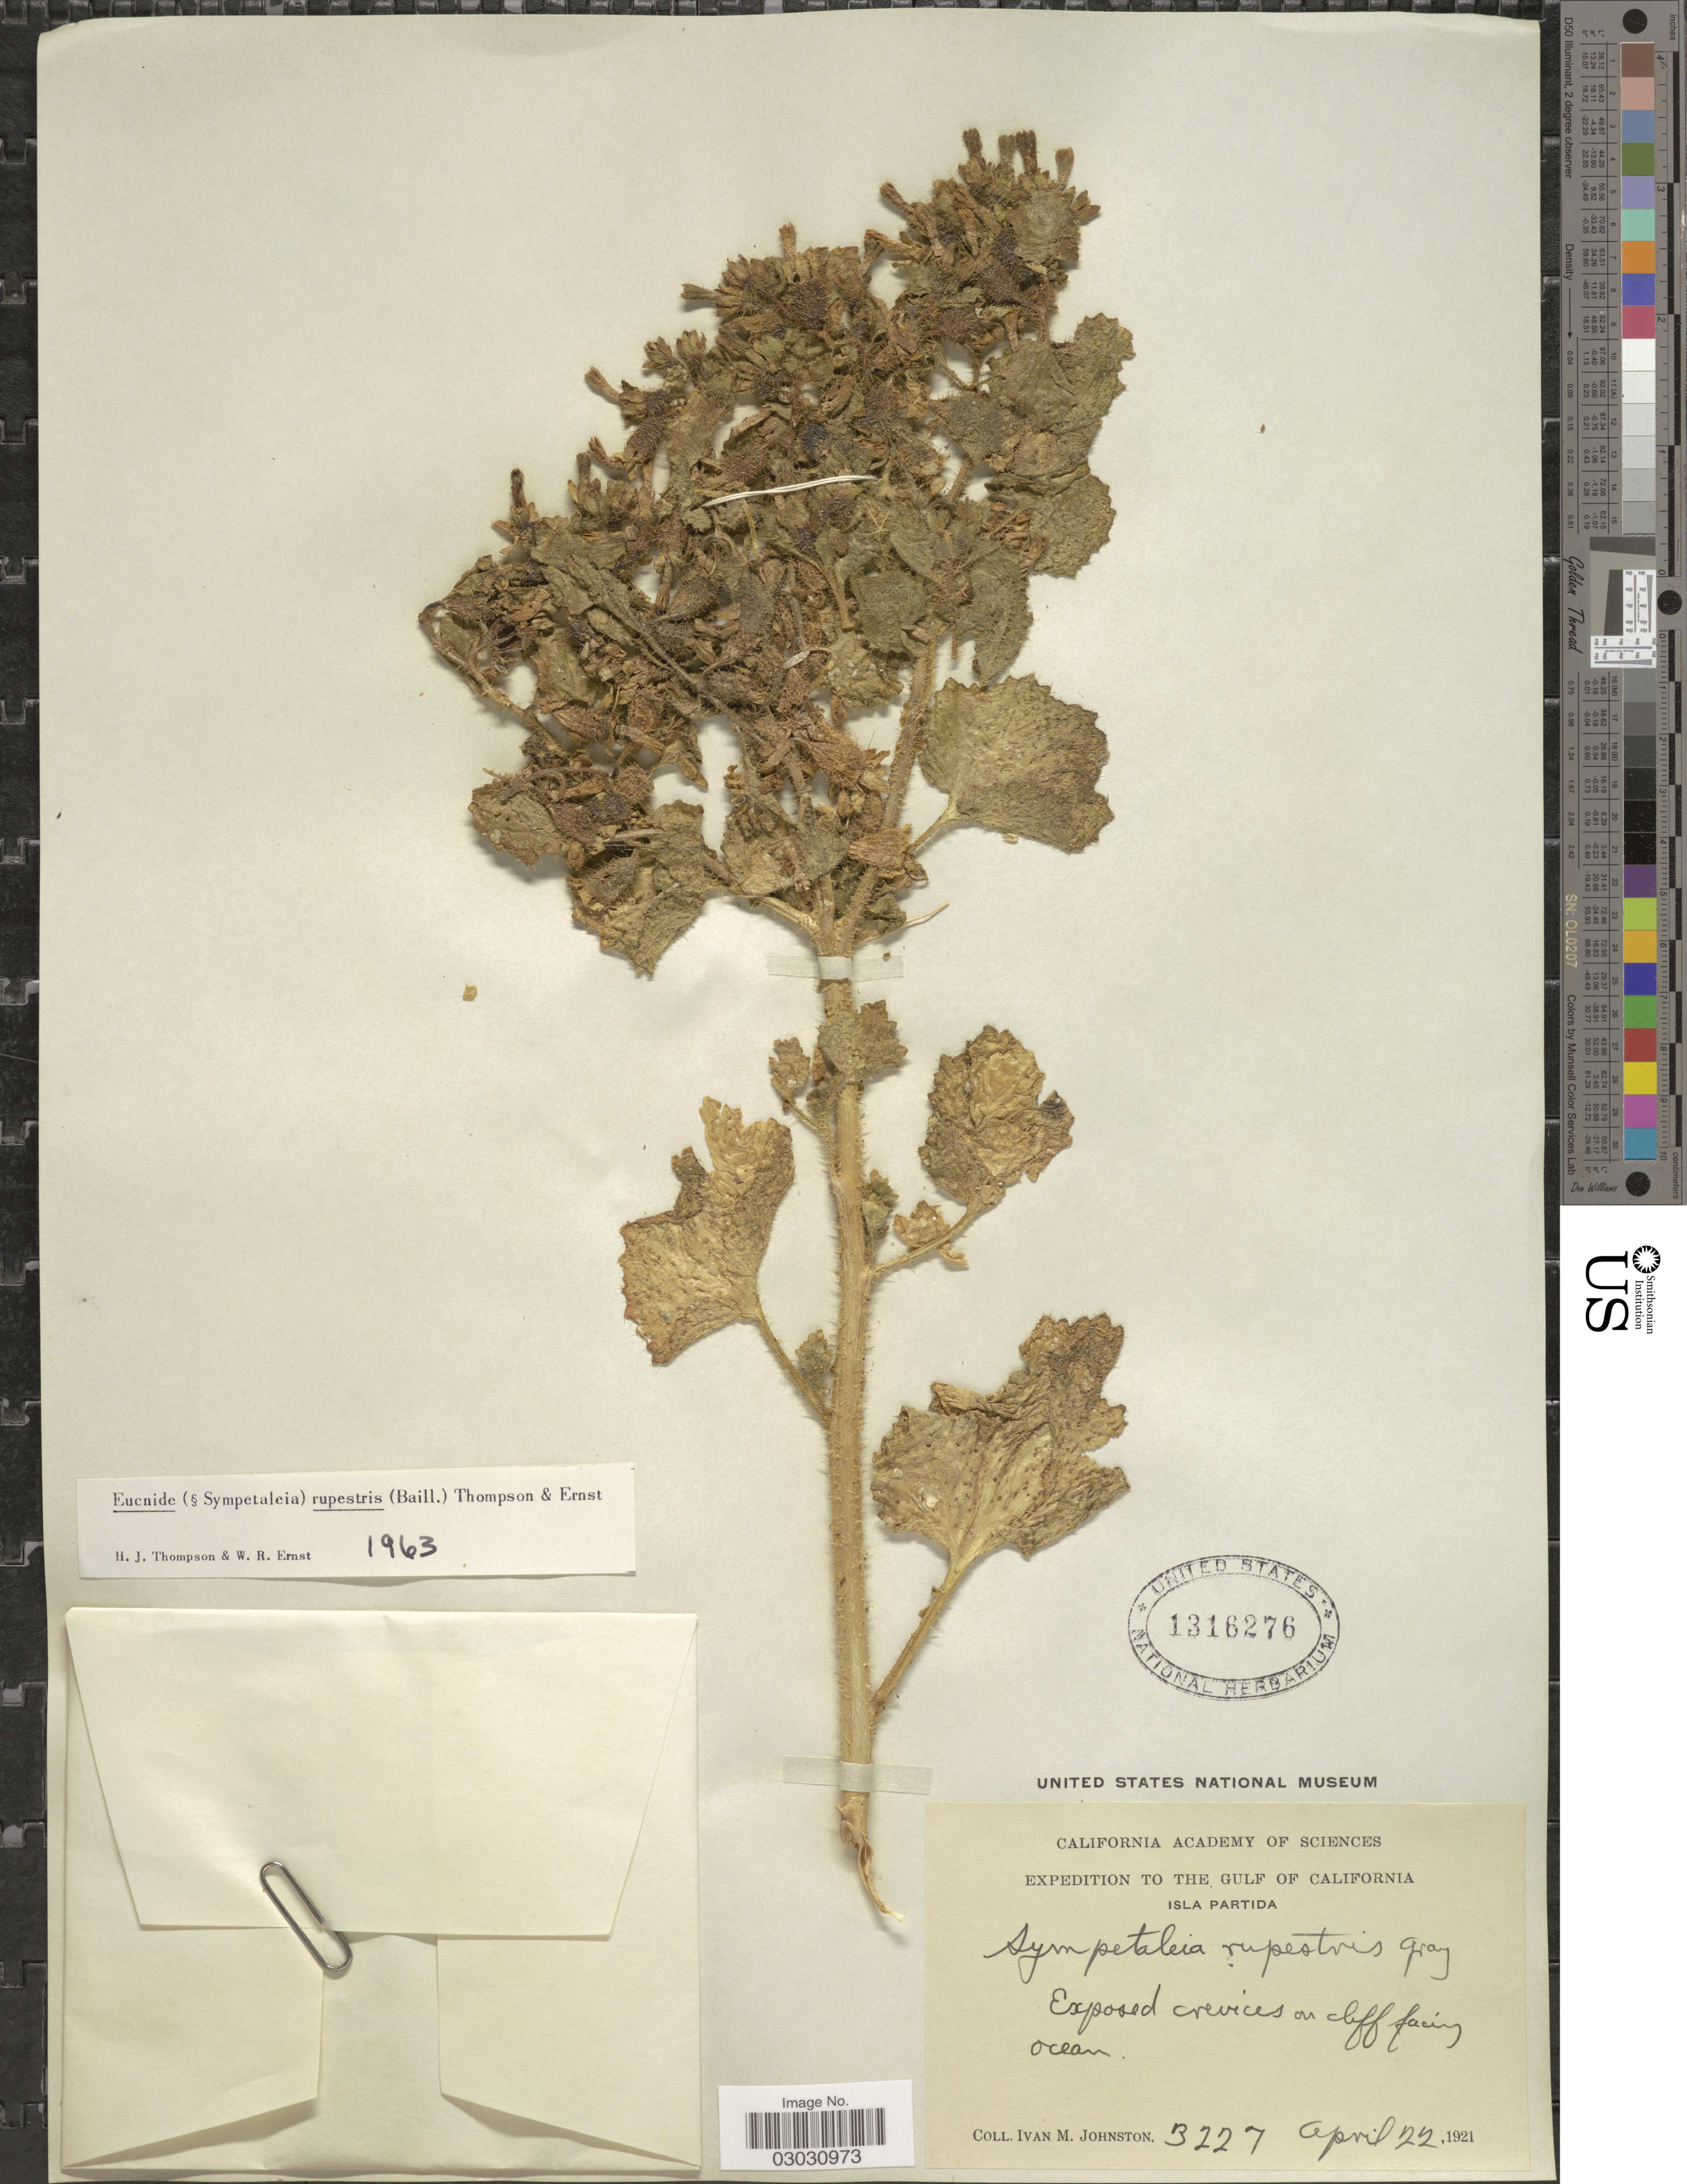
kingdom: Plantae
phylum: Tracheophyta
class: Magnoliopsida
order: Cornales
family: Loasaceae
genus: Eucnide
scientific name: Eucnide rupestris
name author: (Baill.) H.J. Thomps. & W.R. Ernst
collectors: I.M. Johnston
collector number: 3227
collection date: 1921-04-22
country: Mexico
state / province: Baja California Sur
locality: To The Gulf of California, Isla Partida.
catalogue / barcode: US 1316276